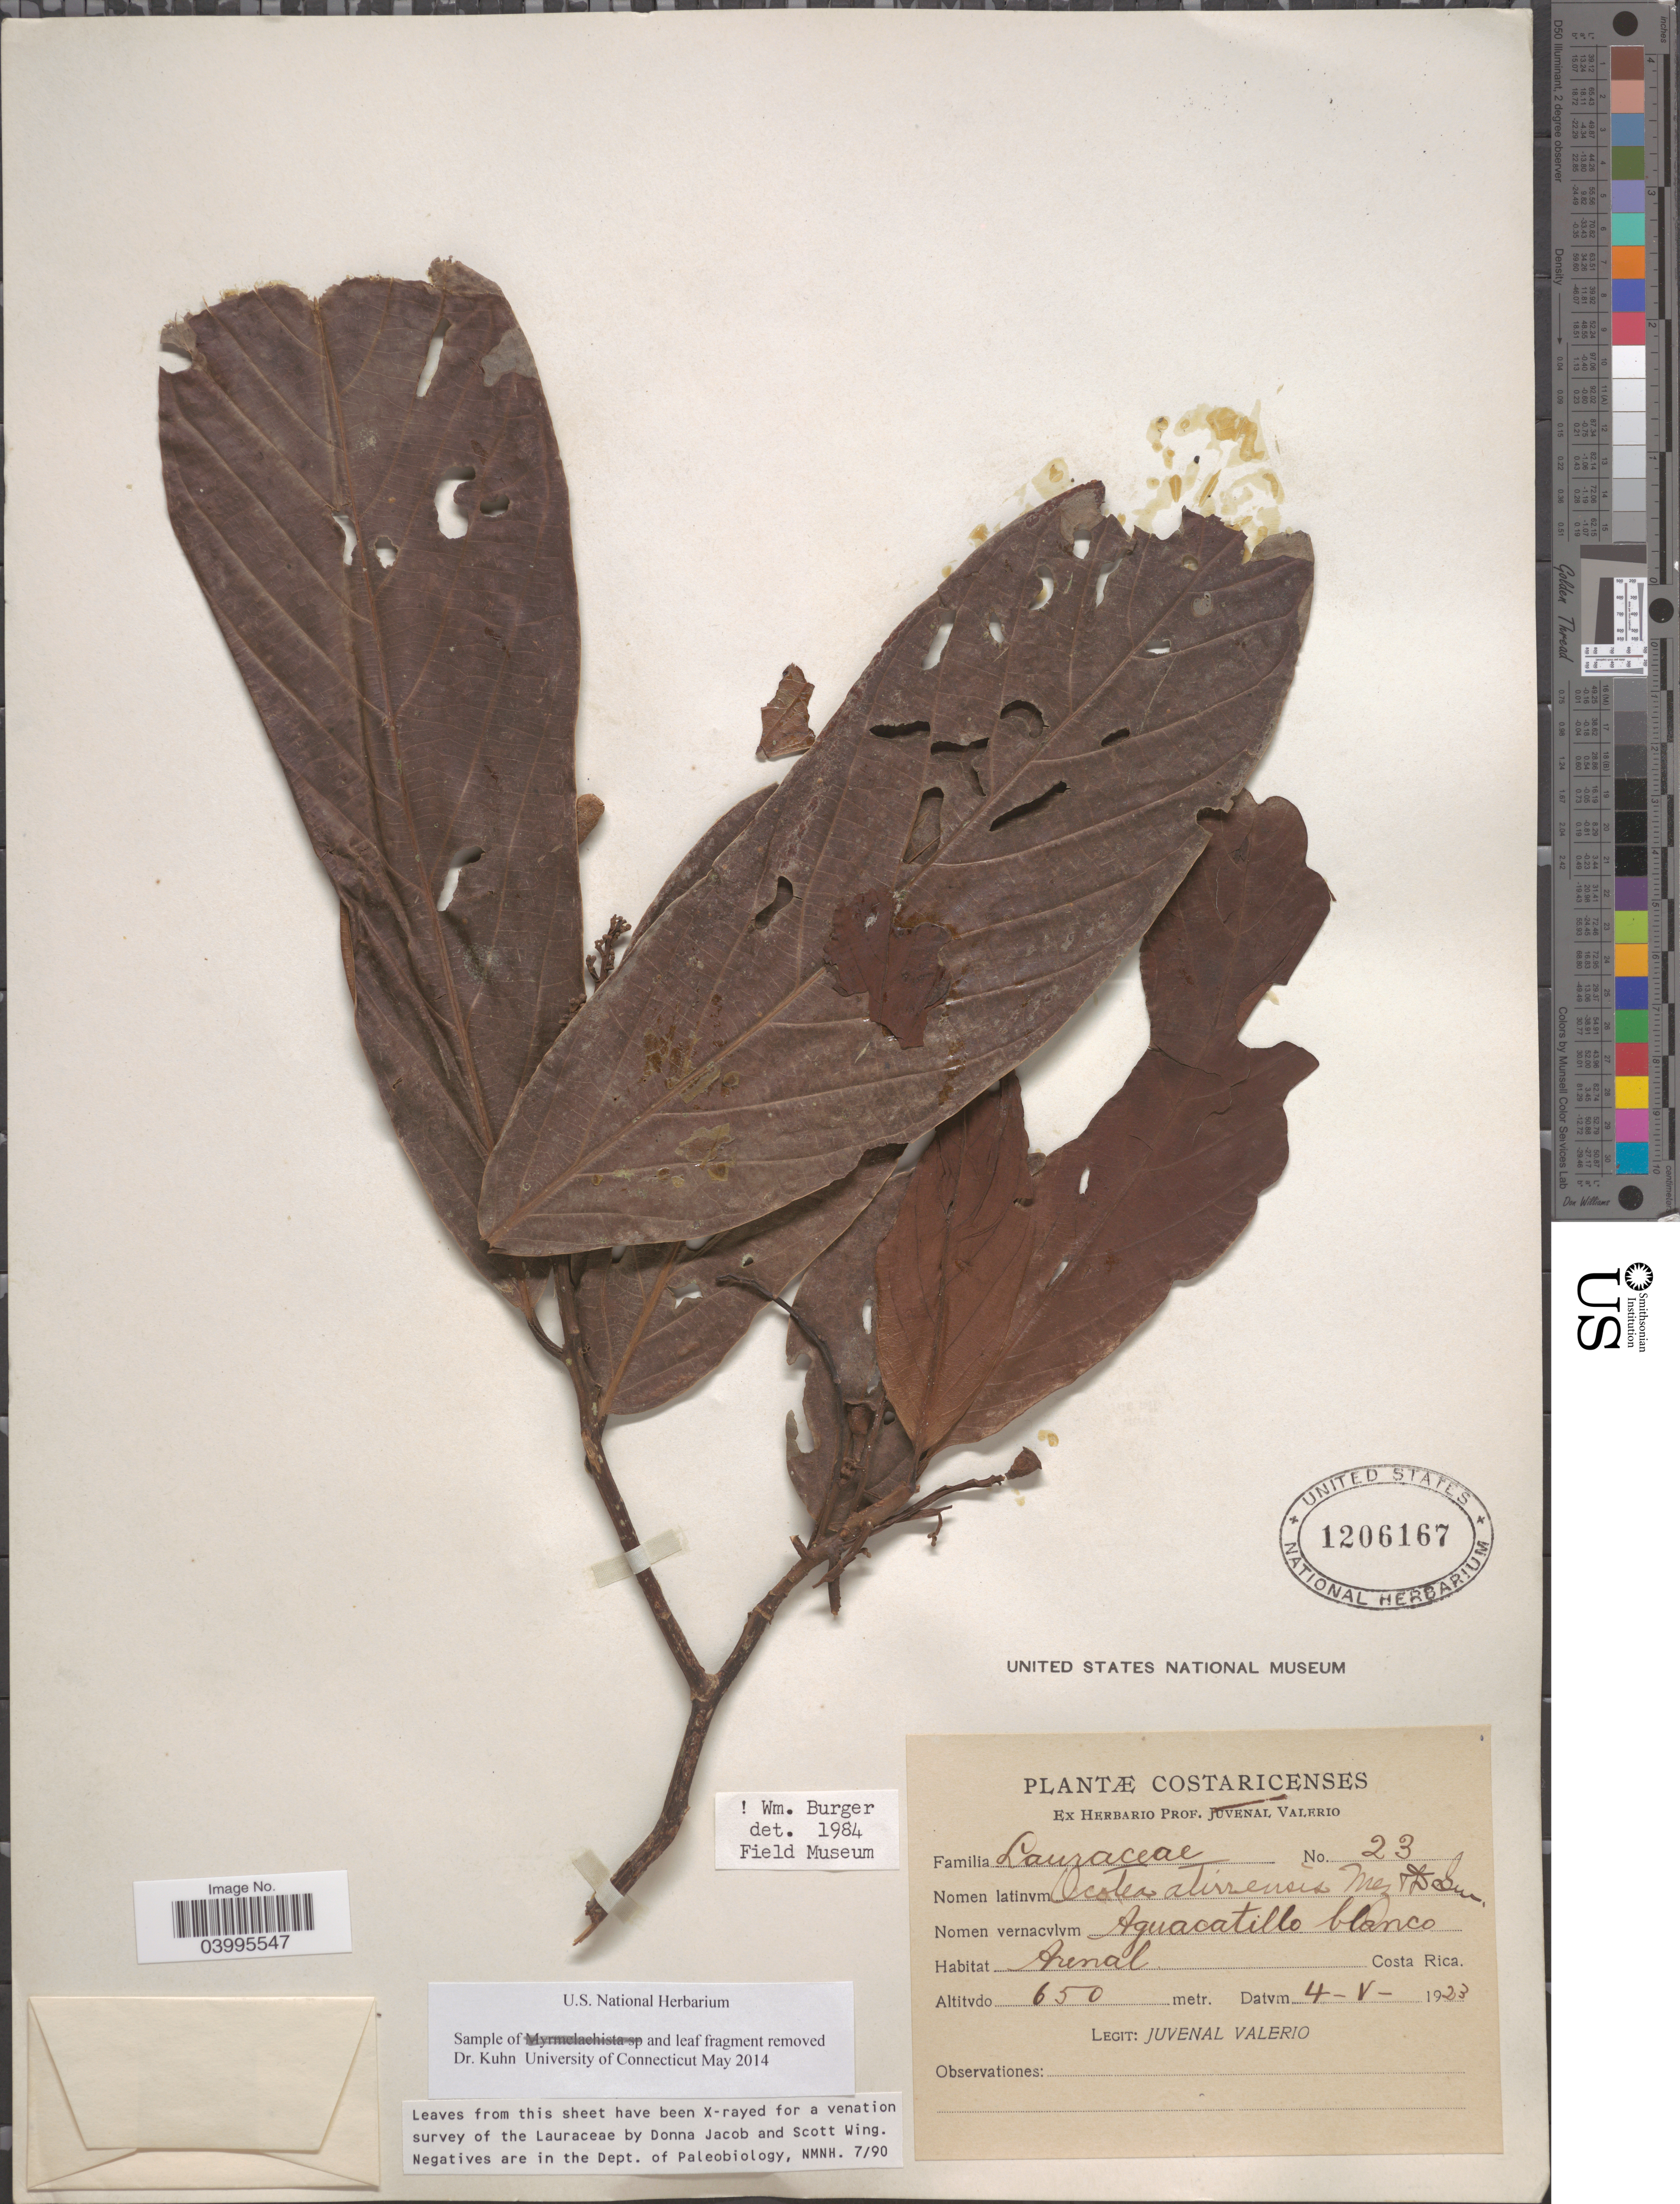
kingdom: Plantae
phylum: Tracheophyta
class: Magnoliopsida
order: Laurales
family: Lauraceae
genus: Ocotea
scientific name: Ocotea atirrensis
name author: Mez & Donn. Sm.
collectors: J. Valerio R.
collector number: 23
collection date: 1923-05-04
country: Costa Rica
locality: Arenal.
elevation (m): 650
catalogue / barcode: US 1206167